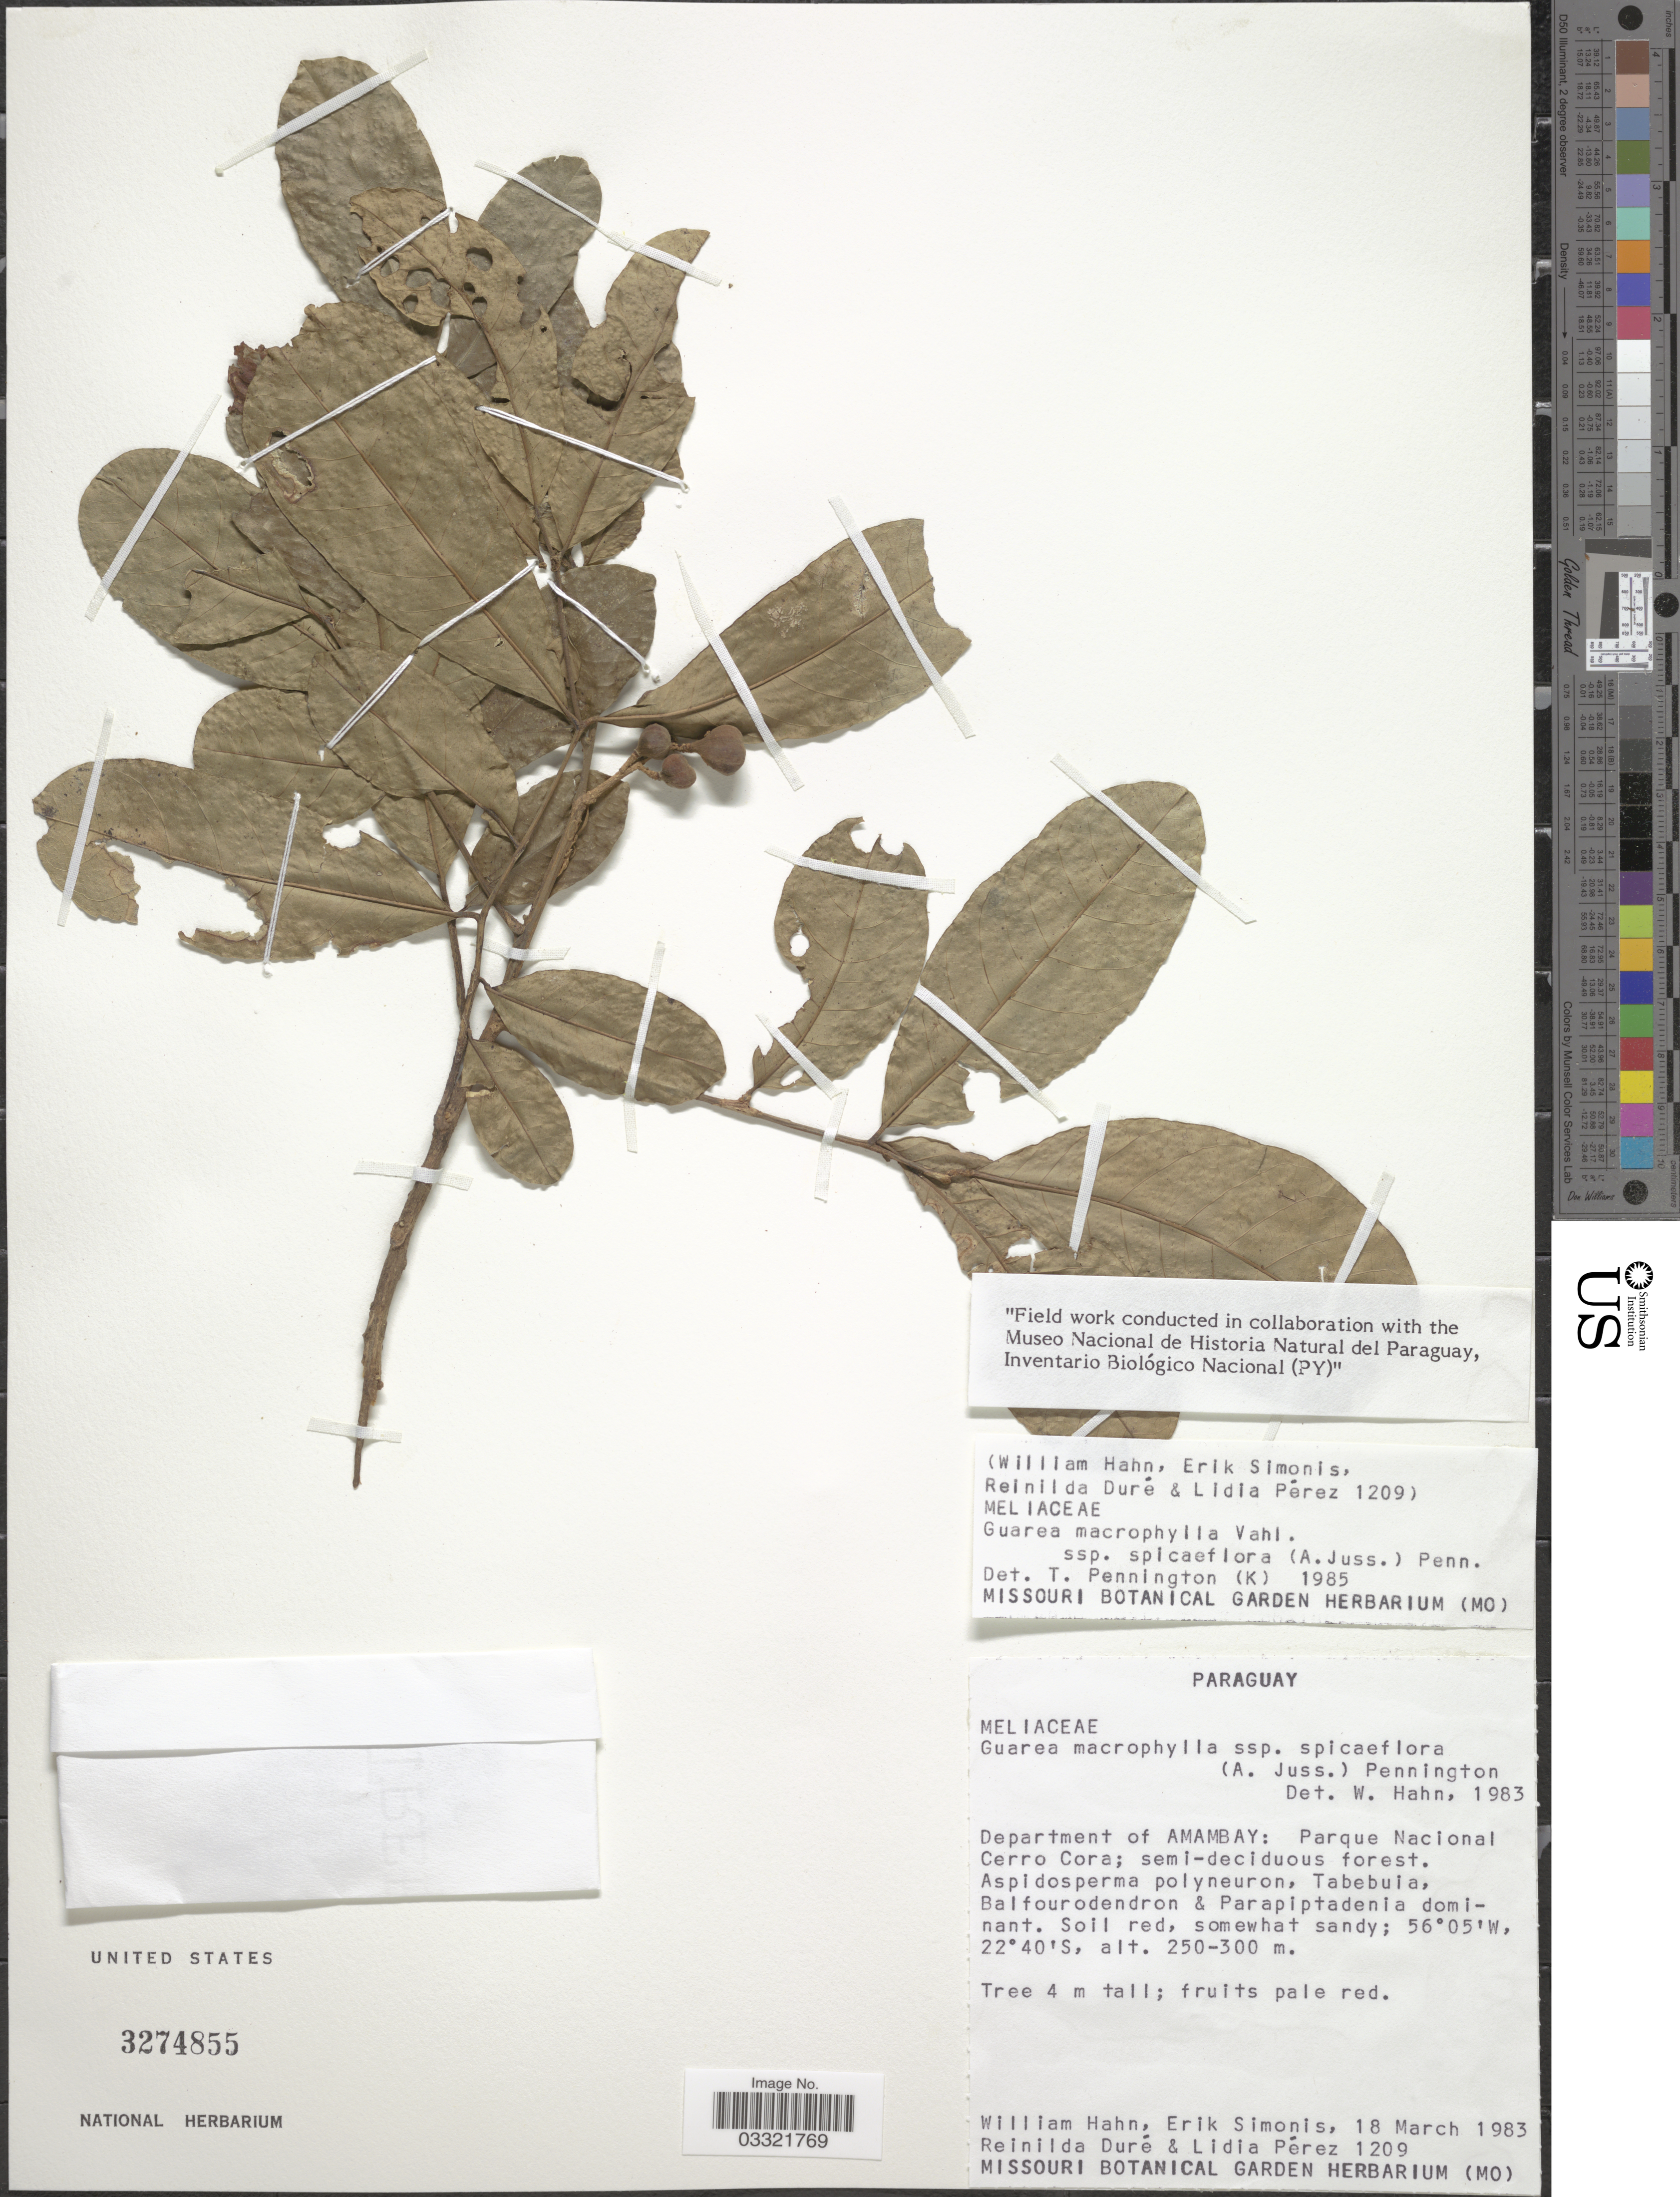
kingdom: Plantae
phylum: Tracheophyta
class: Magnoliopsida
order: Sapindales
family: Meliaceae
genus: Guarea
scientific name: Guarea macrophylla subsp. spiciflora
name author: (A. Juss.) T.D. Penn.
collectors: W. J. Hahn, E. Simonis, R. Duré & L. Pérez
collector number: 1209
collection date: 1983-03-18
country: Paraguay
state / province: Amambay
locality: Department of Amambay: Parque Nacional Cerro Cora.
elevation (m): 250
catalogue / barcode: US 3274855